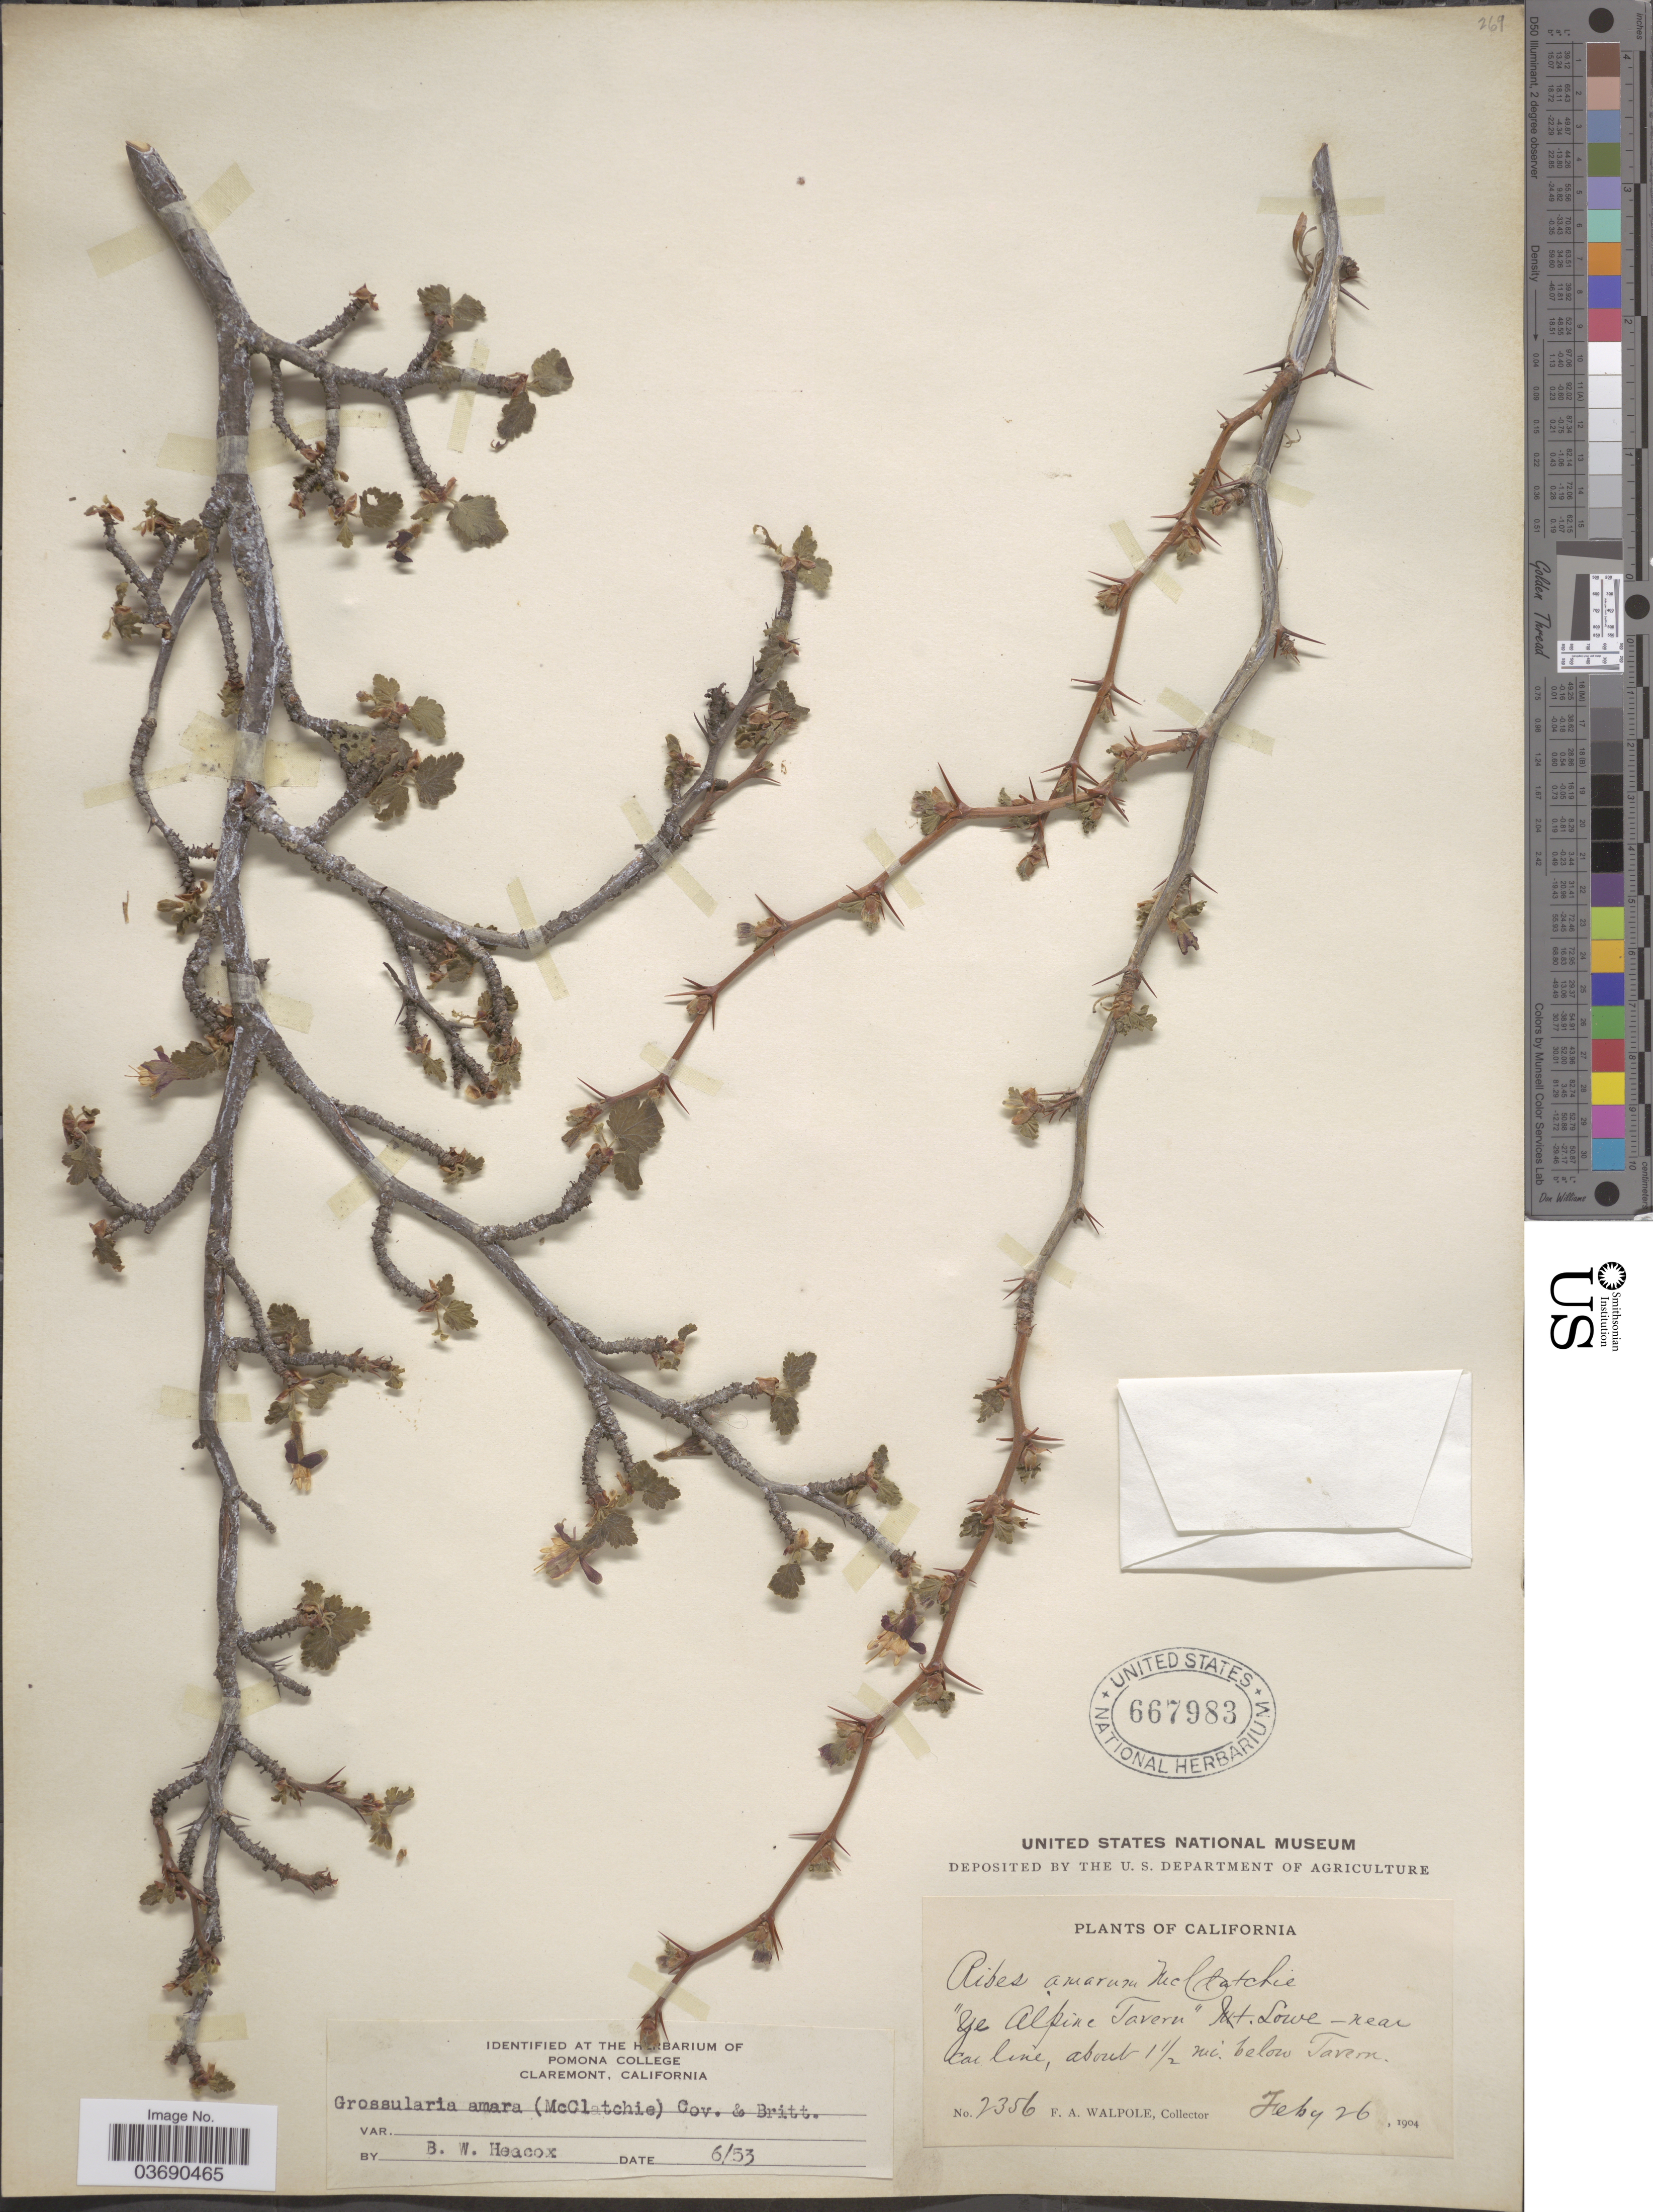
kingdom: Plantae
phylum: Tracheophyta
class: Magnoliopsida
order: Saxifragales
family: Grossulariaceae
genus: Ribes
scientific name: Ribes amarum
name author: McClatchie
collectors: F. Walpole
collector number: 2356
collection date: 1904-02-26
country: United States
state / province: California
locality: Ye Alpine Tavern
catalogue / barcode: US 667983